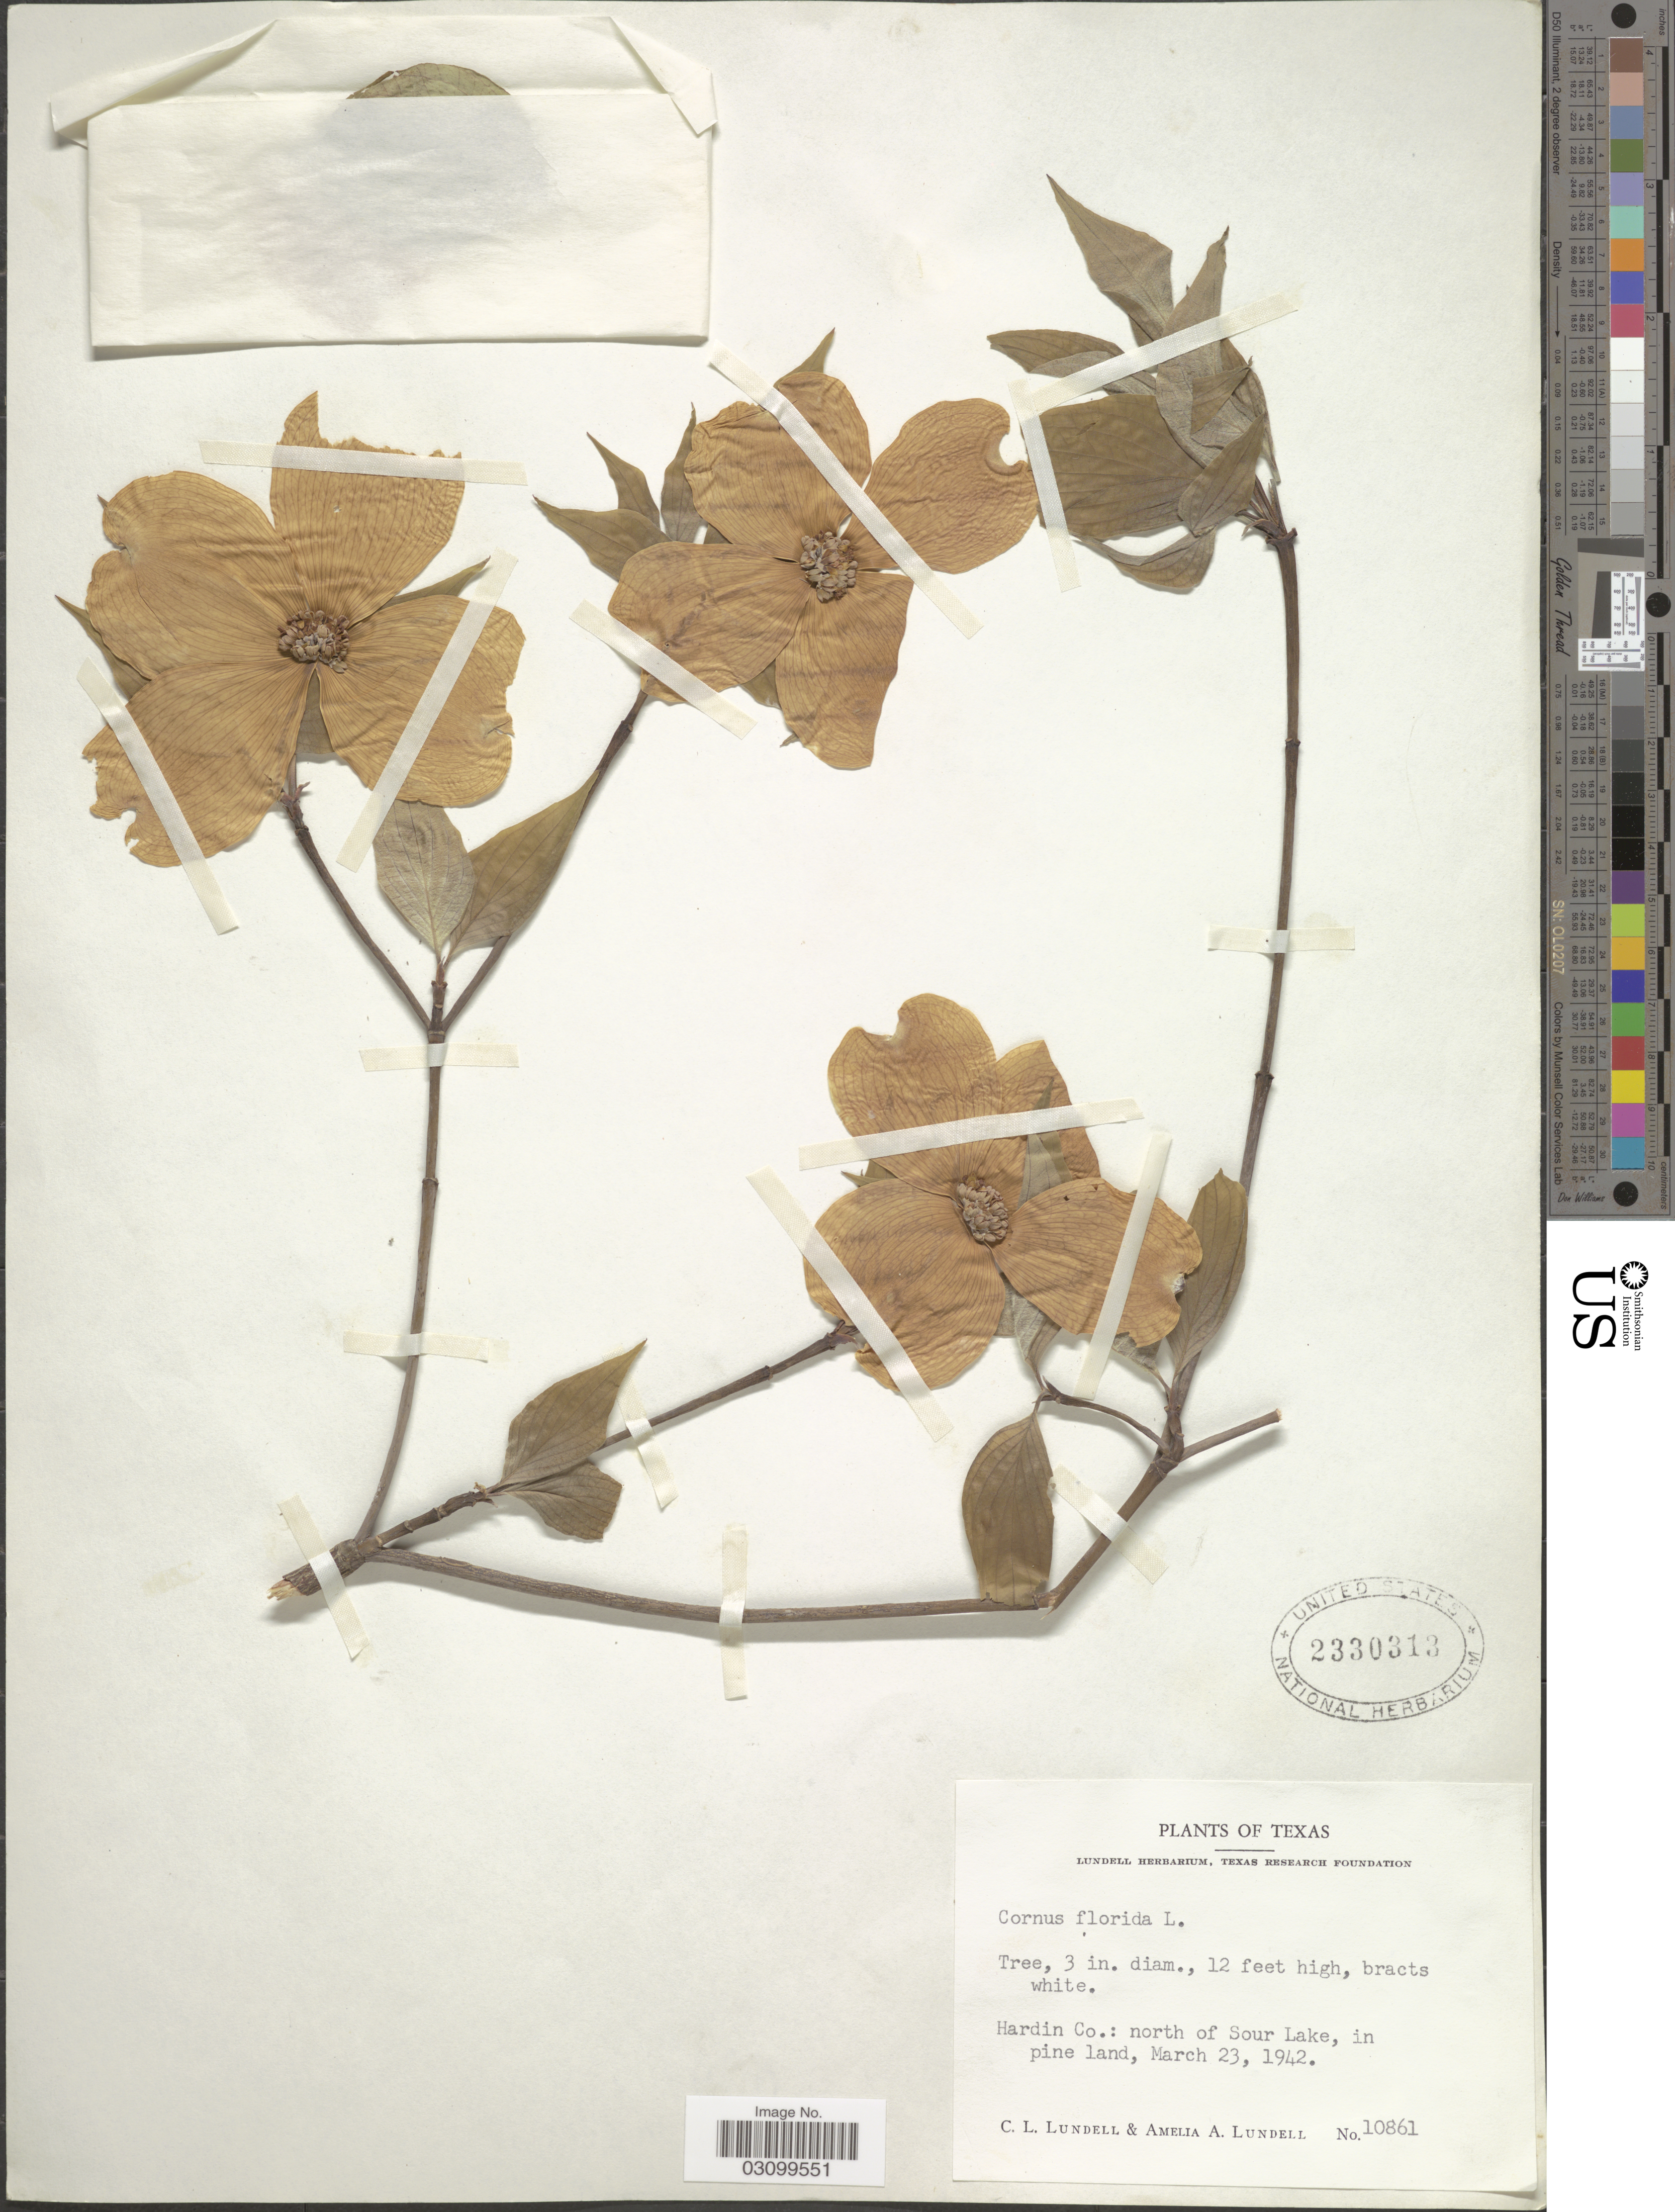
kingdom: Plantae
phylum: Tracheophyta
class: Magnoliopsida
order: Cornales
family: Cornaceae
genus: Cornus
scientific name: Cornus florida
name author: L.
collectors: C. L. Lundell & A. A. Lundell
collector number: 10861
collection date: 1942-03-23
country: United States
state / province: Texas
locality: Hardin Co.: north of Sour Lake in pine land.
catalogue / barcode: US 2330313